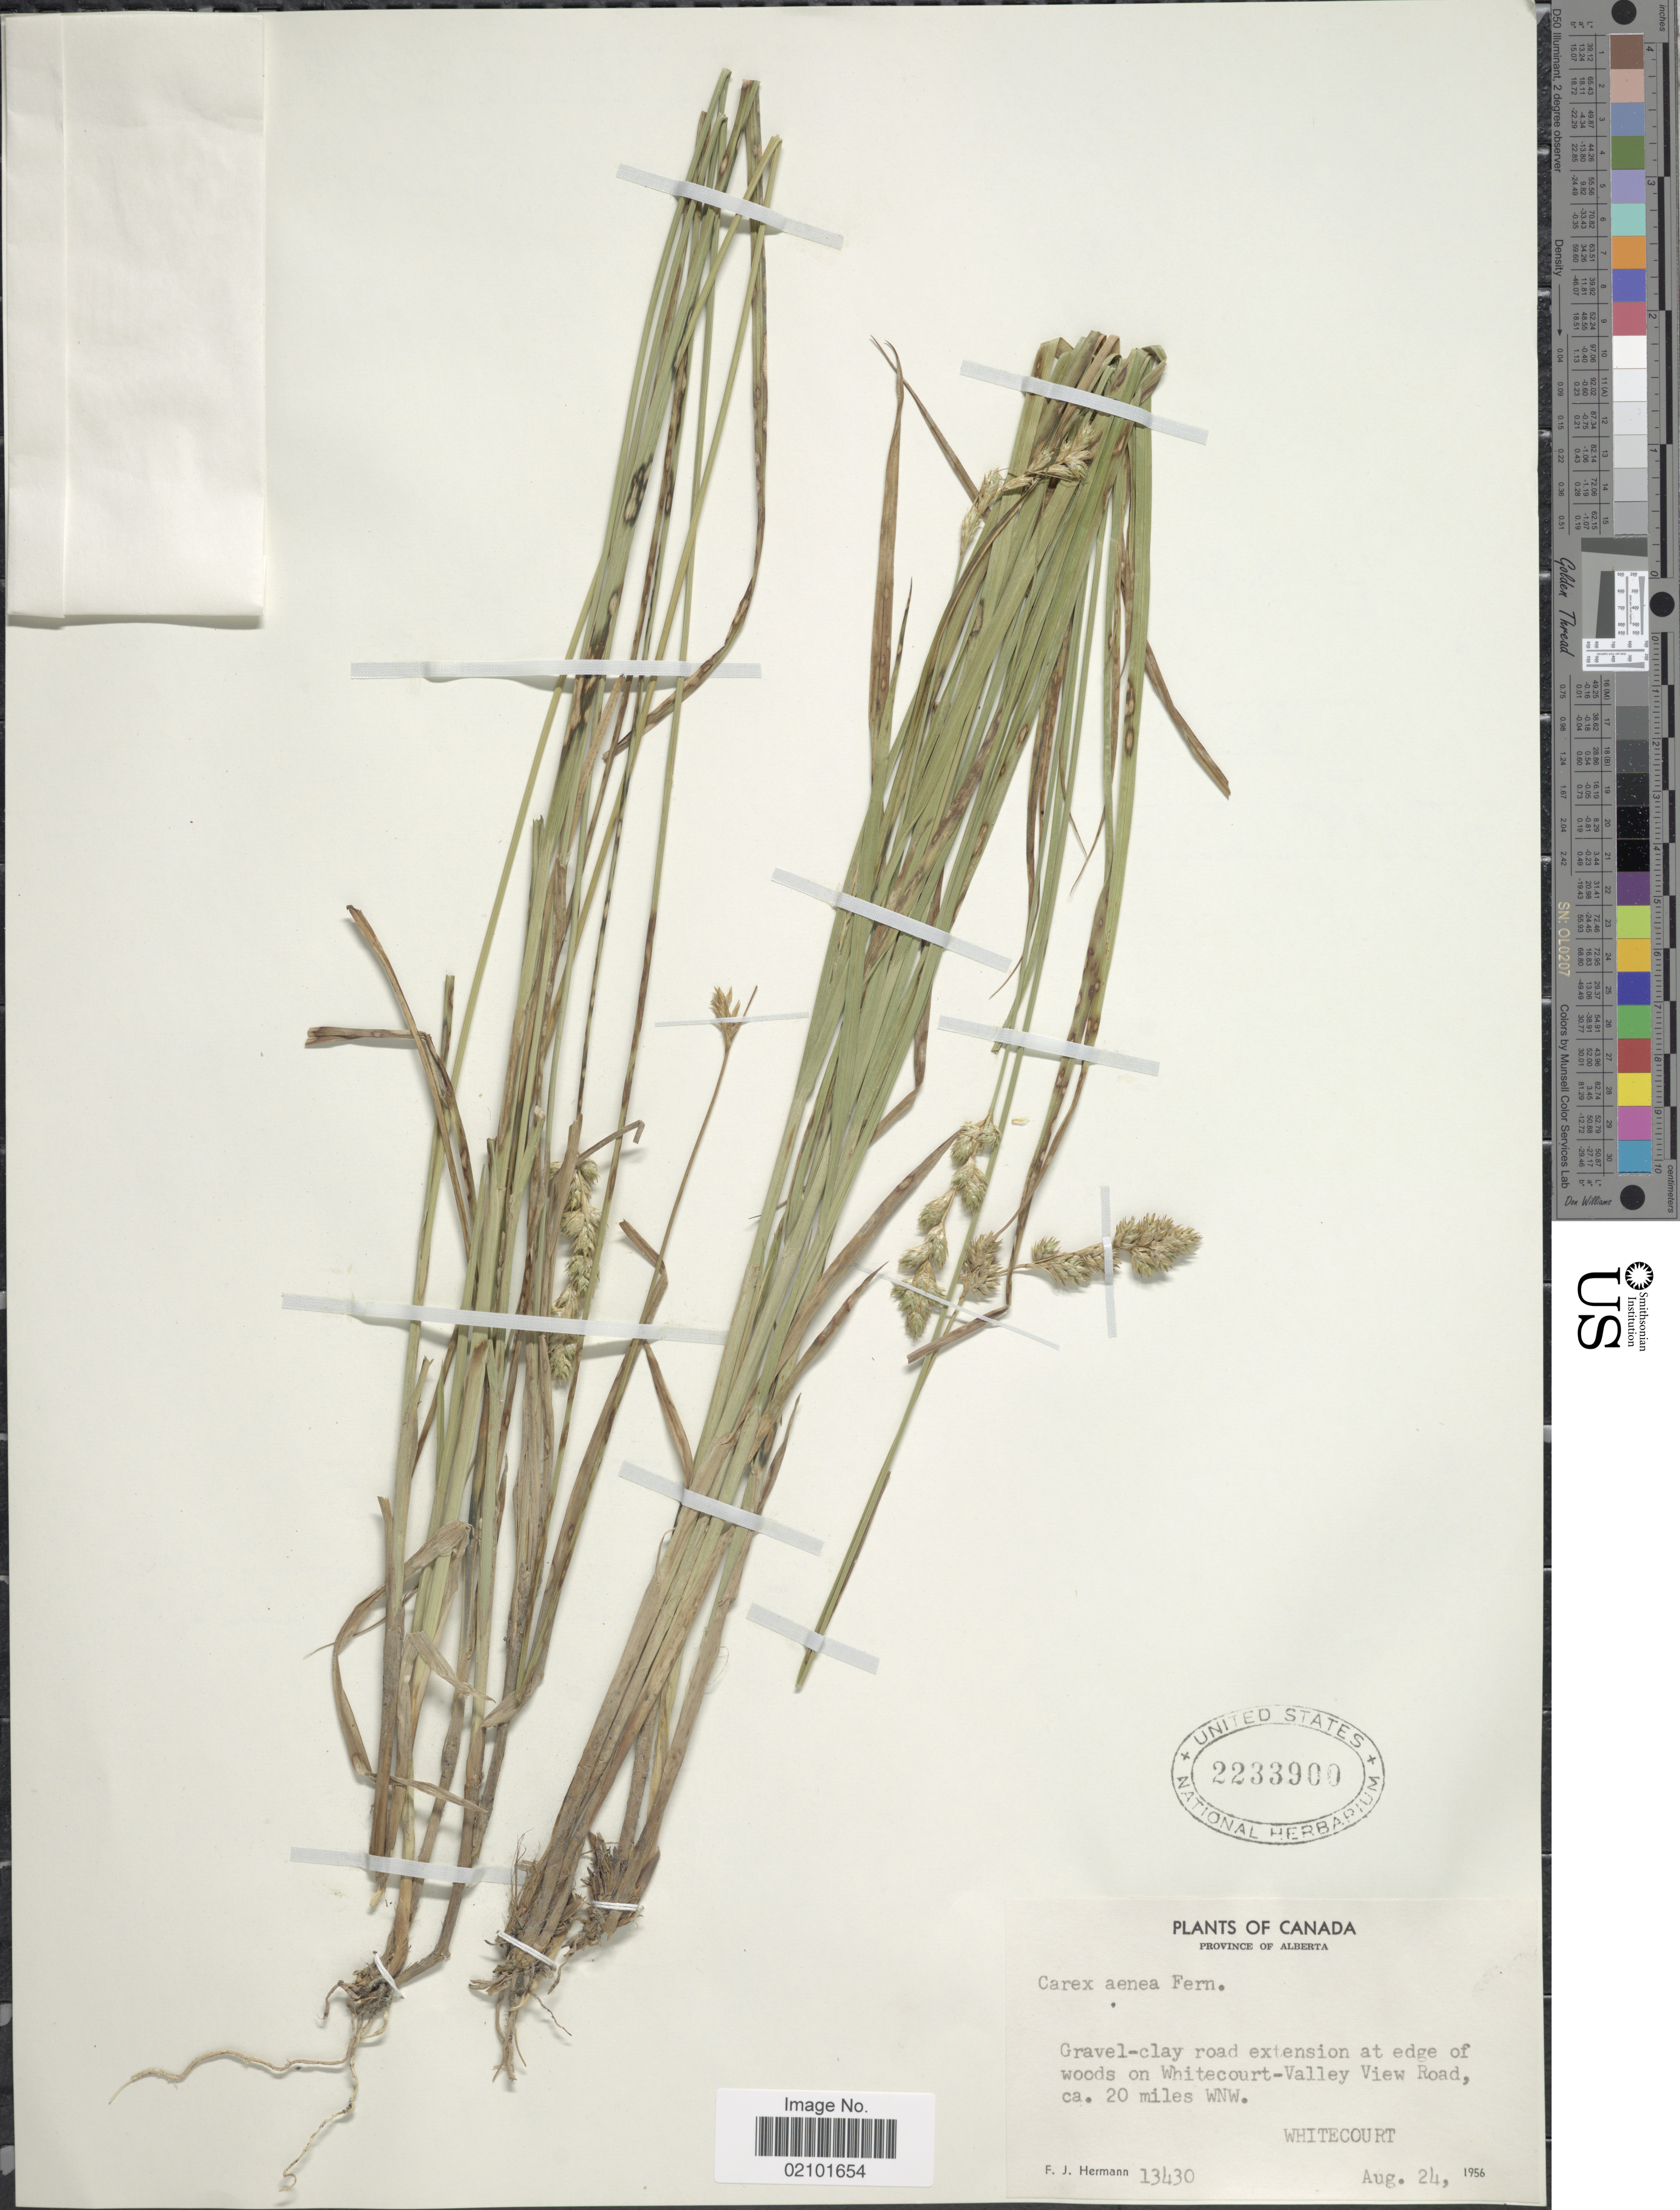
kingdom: Plantae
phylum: Tracheophyta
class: Liliopsida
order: Poales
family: Cyperaceae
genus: Carex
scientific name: Carex foenea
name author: Willd.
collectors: F. J. Hermann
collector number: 13430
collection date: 1956-08-24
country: Canada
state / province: Alberta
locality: Whitecourt-Valley View Road, ca. 20 miles WNW. Whitecourt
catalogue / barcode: US 2233900